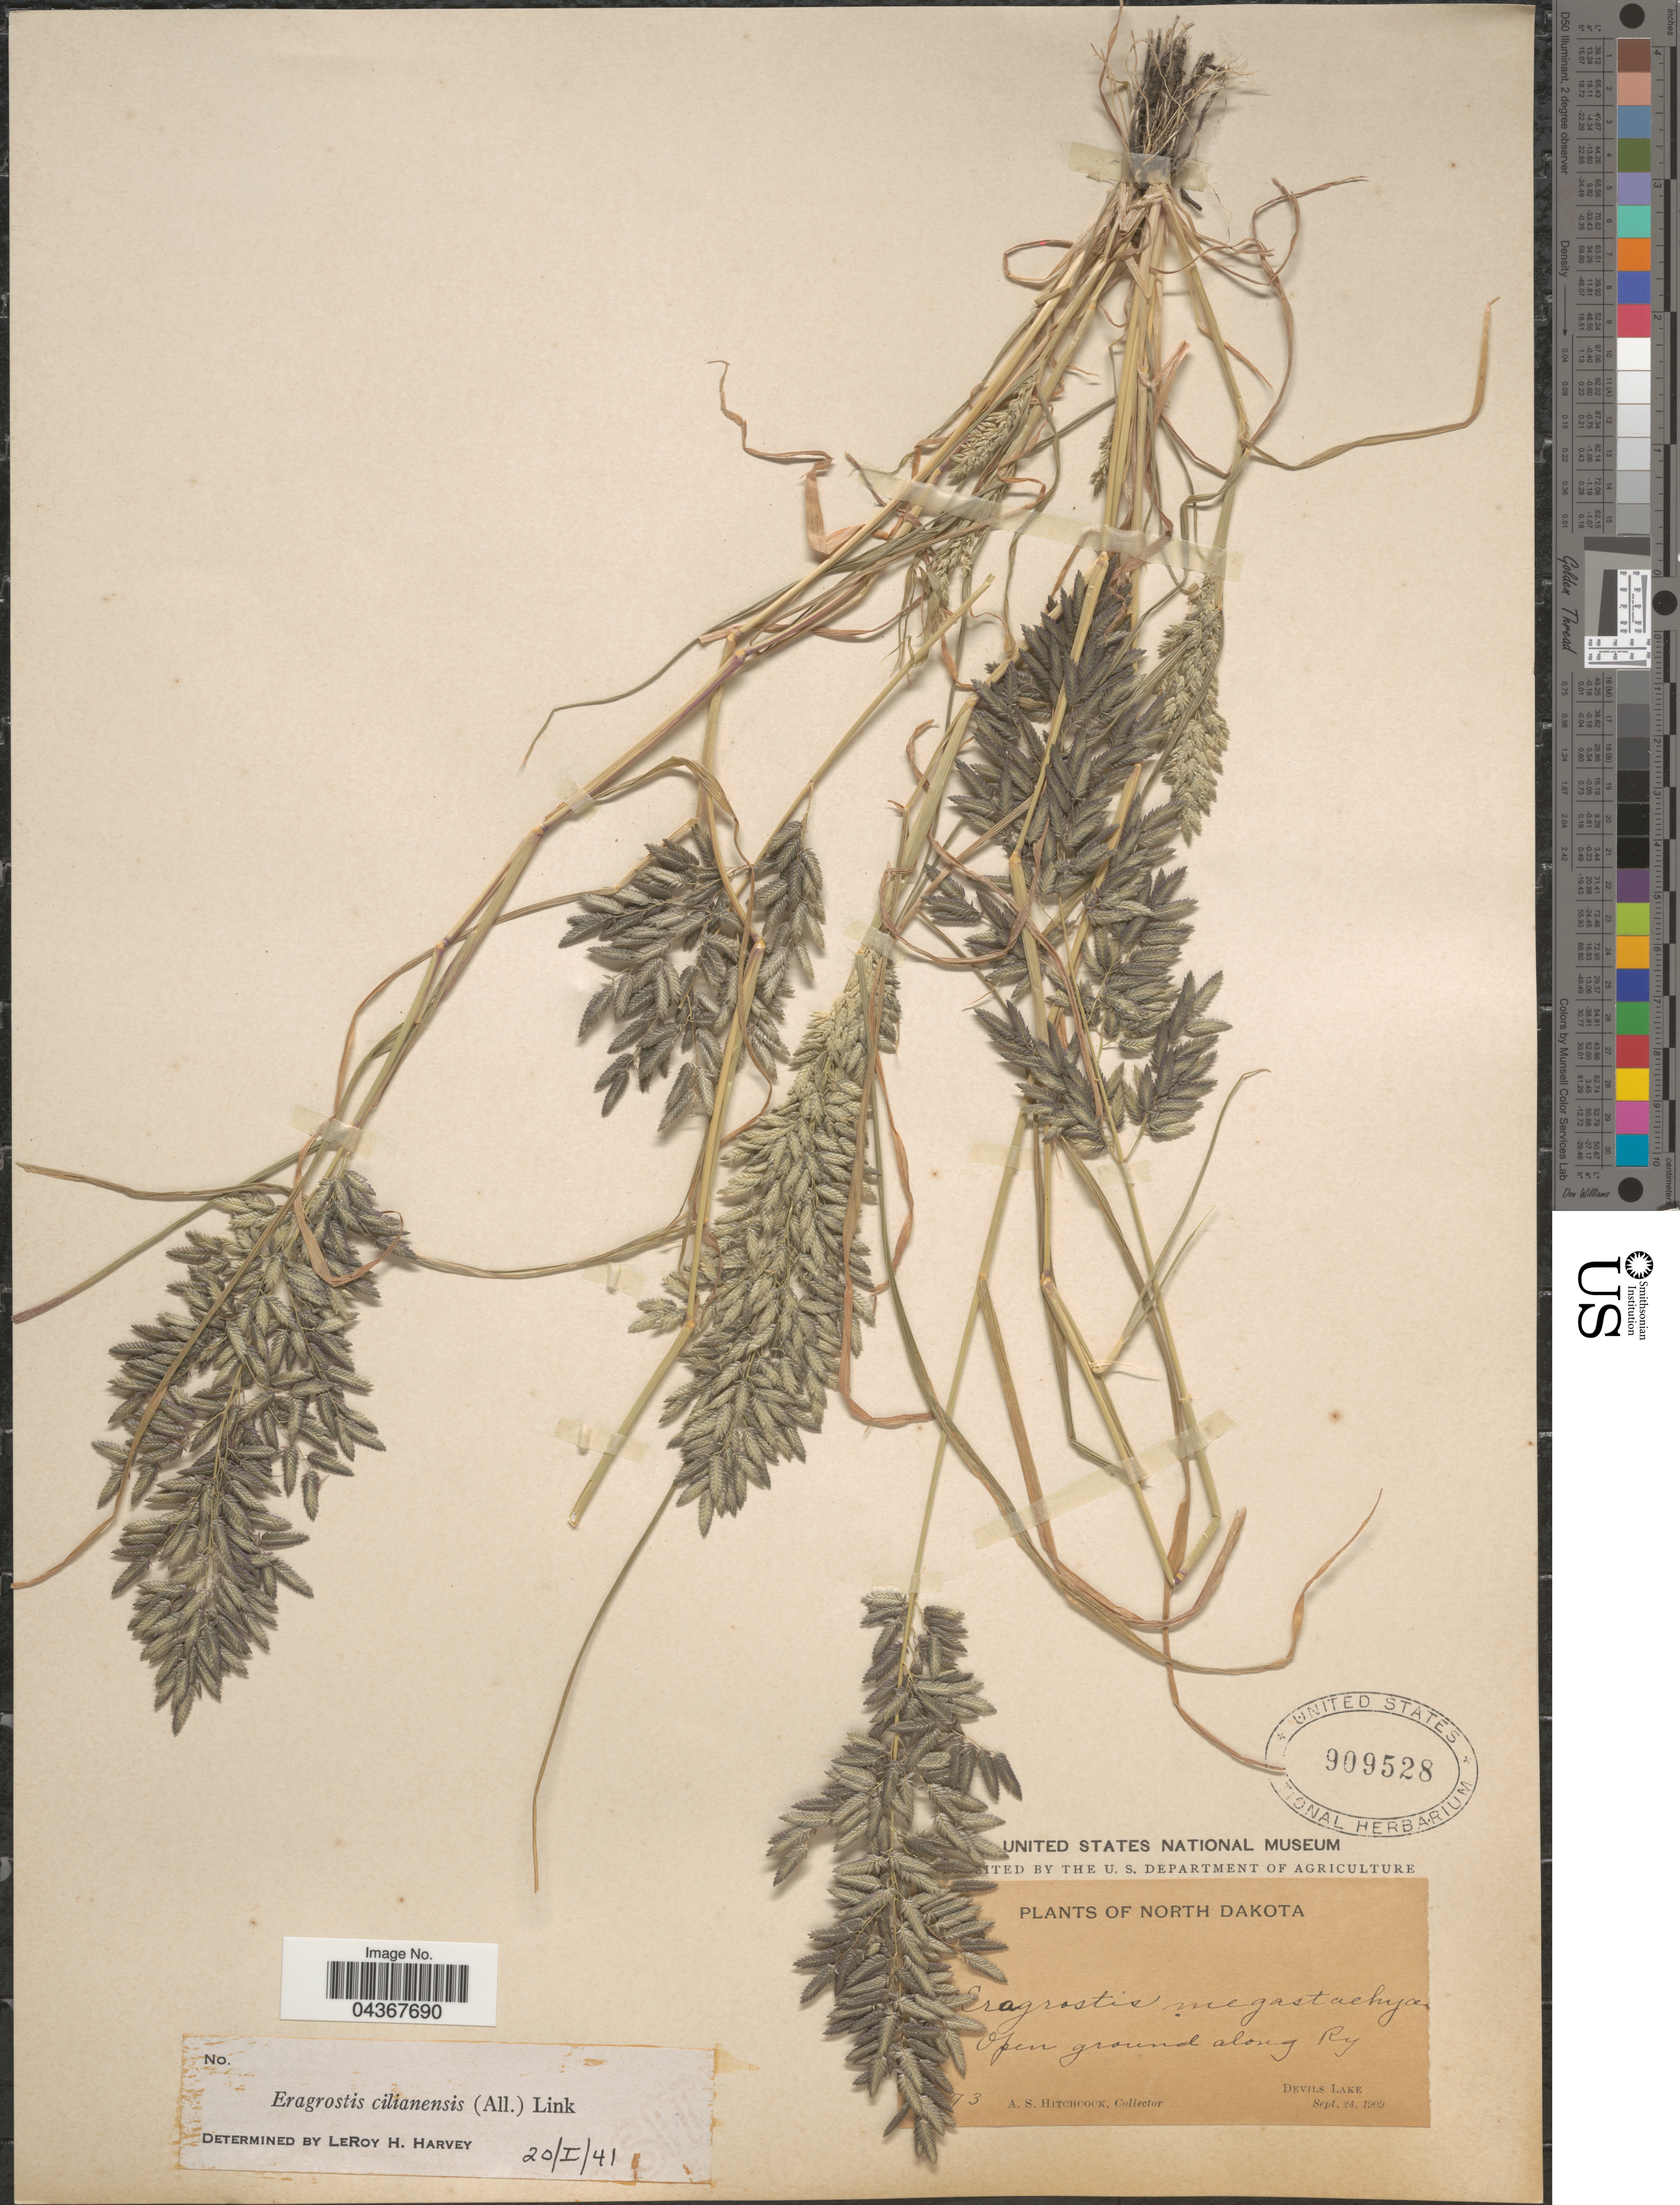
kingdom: Plantae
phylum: Tracheophyta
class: Liliopsida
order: Poales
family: Poaceae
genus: Eragrostis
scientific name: Eragrostis cilianensis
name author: (Bellardi) Vignolo ex Janch.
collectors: A. S. Hitchcock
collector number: !73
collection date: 1909-09-24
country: United States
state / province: North Dakota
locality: Along Ry. Devils Lake.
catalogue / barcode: US 909528